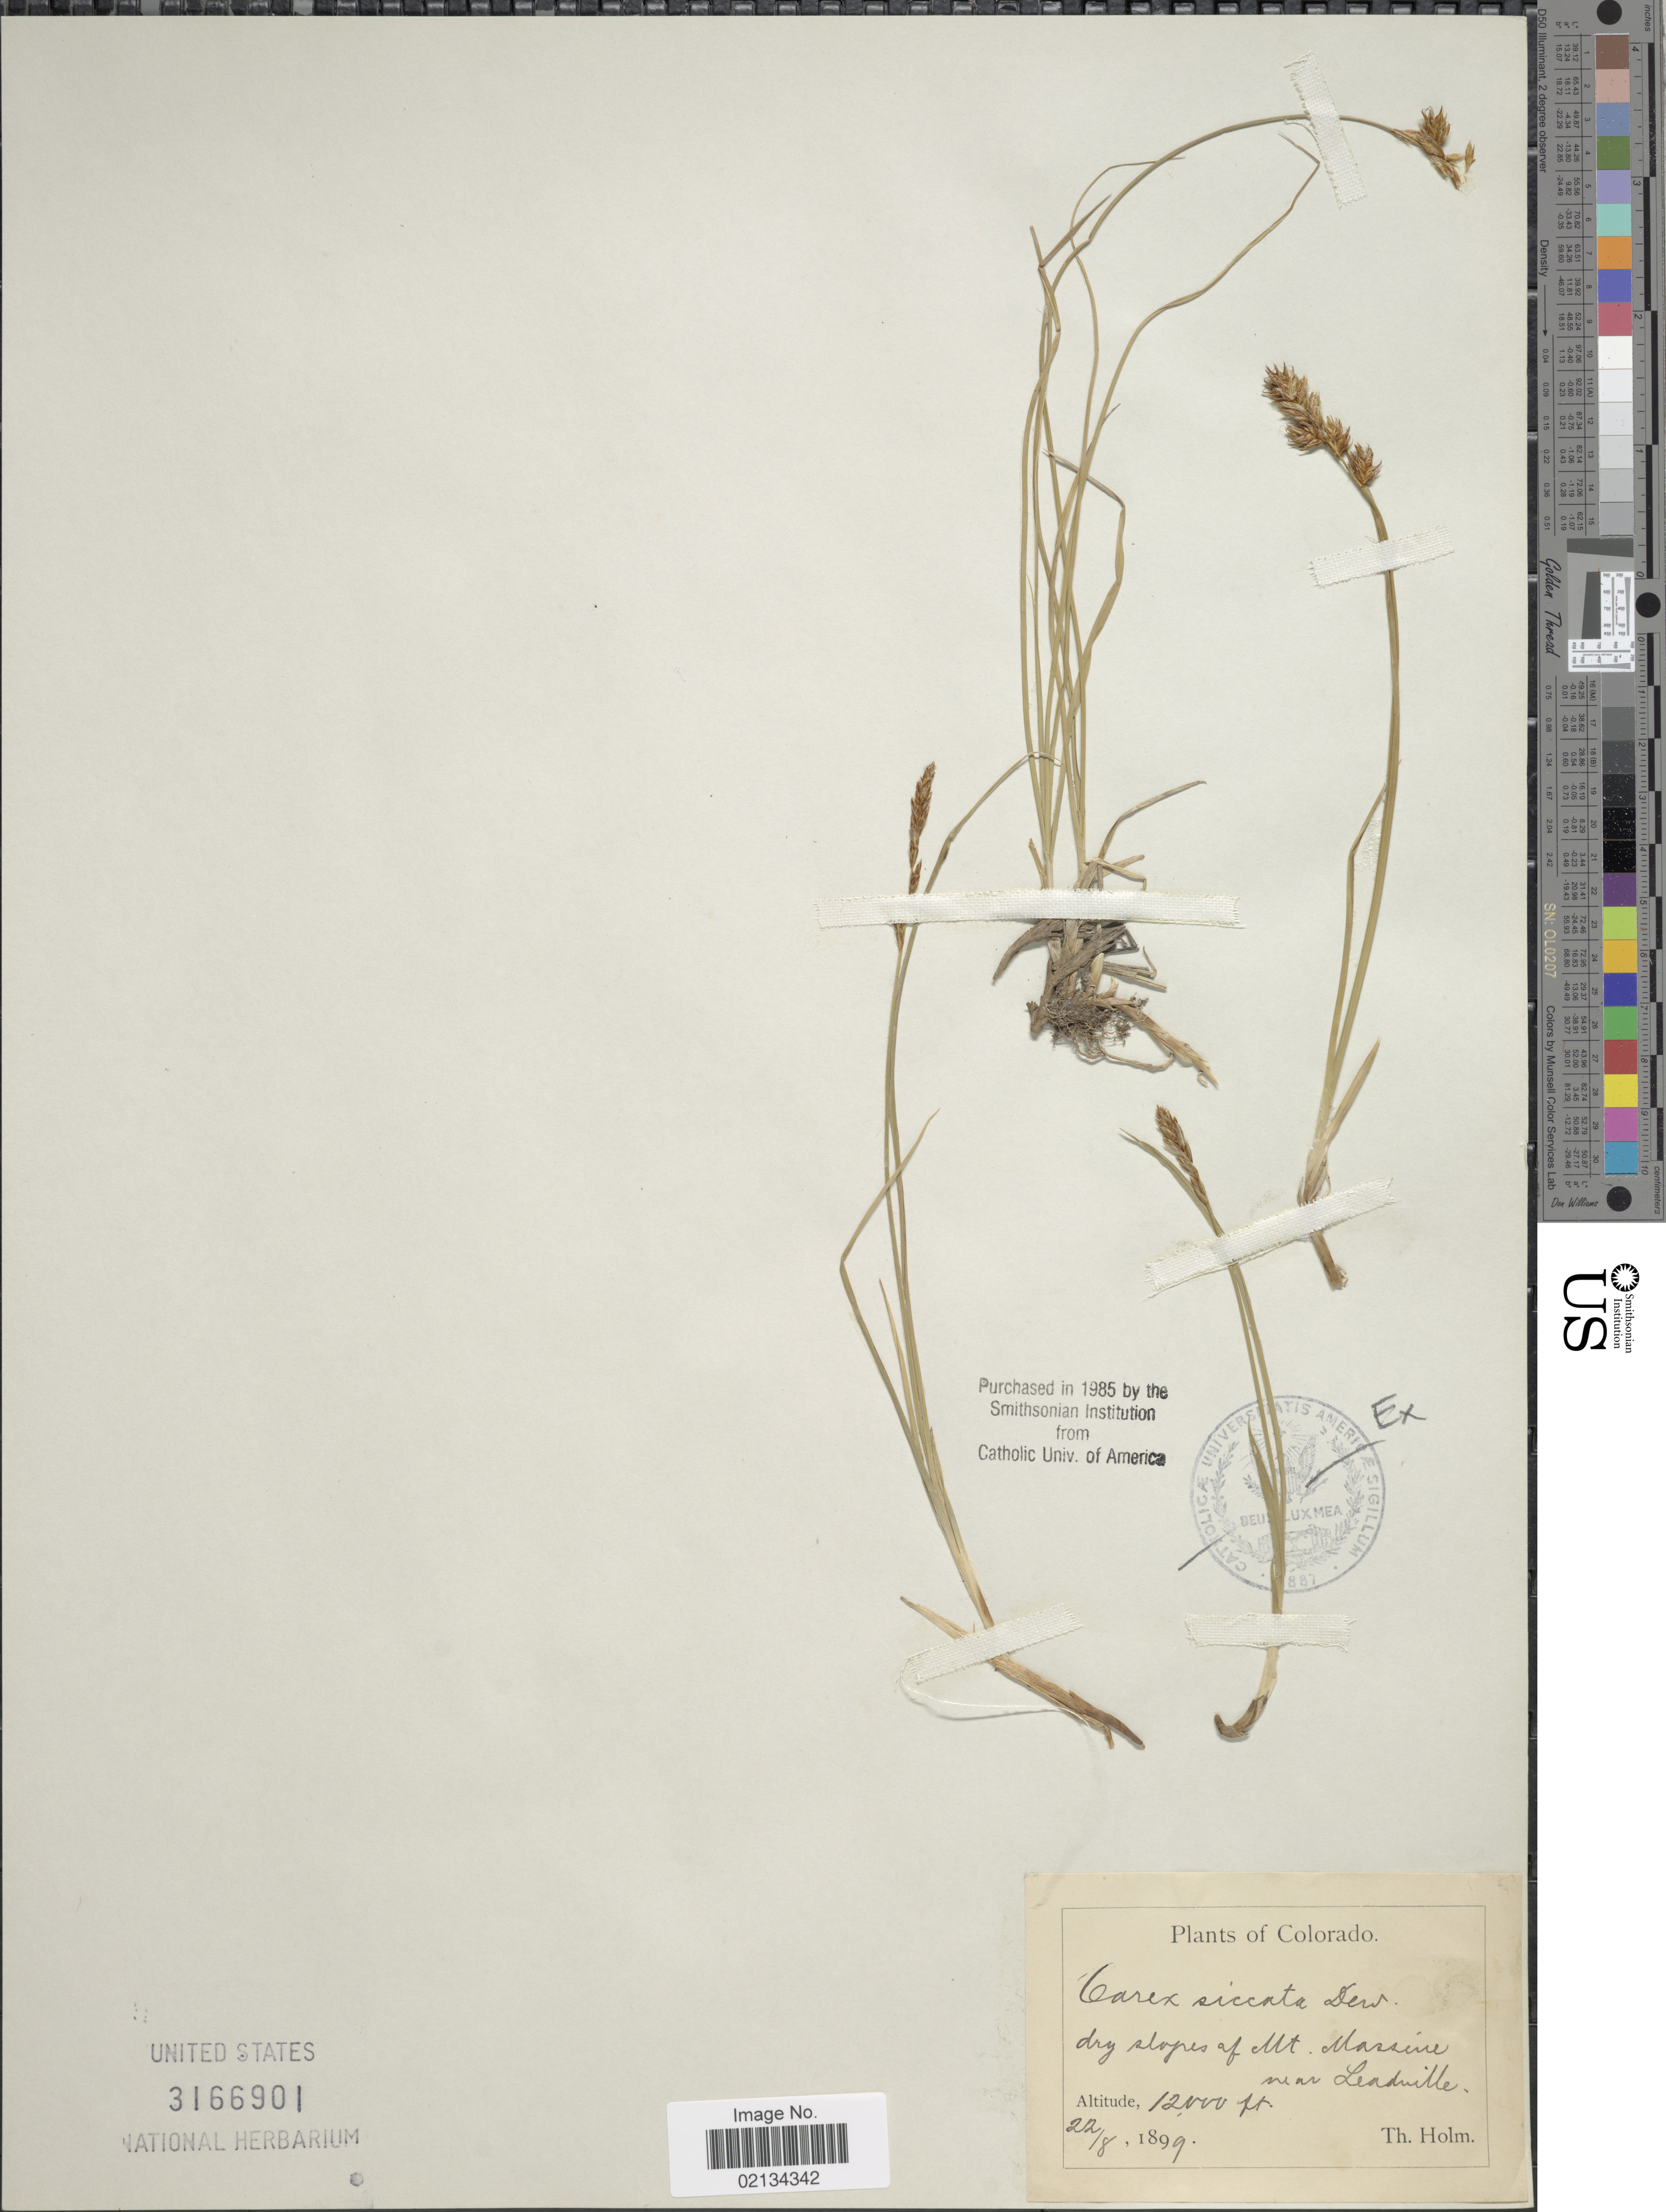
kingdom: Plantae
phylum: Tracheophyta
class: Liliopsida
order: Poales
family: Cyperaceae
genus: Carex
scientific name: Carex siccata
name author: Dewey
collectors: T. Holm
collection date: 1899-08-22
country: United States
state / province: Colorado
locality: Dry slopes of Mt. Massive near Leadville.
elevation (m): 3658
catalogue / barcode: US 3166901